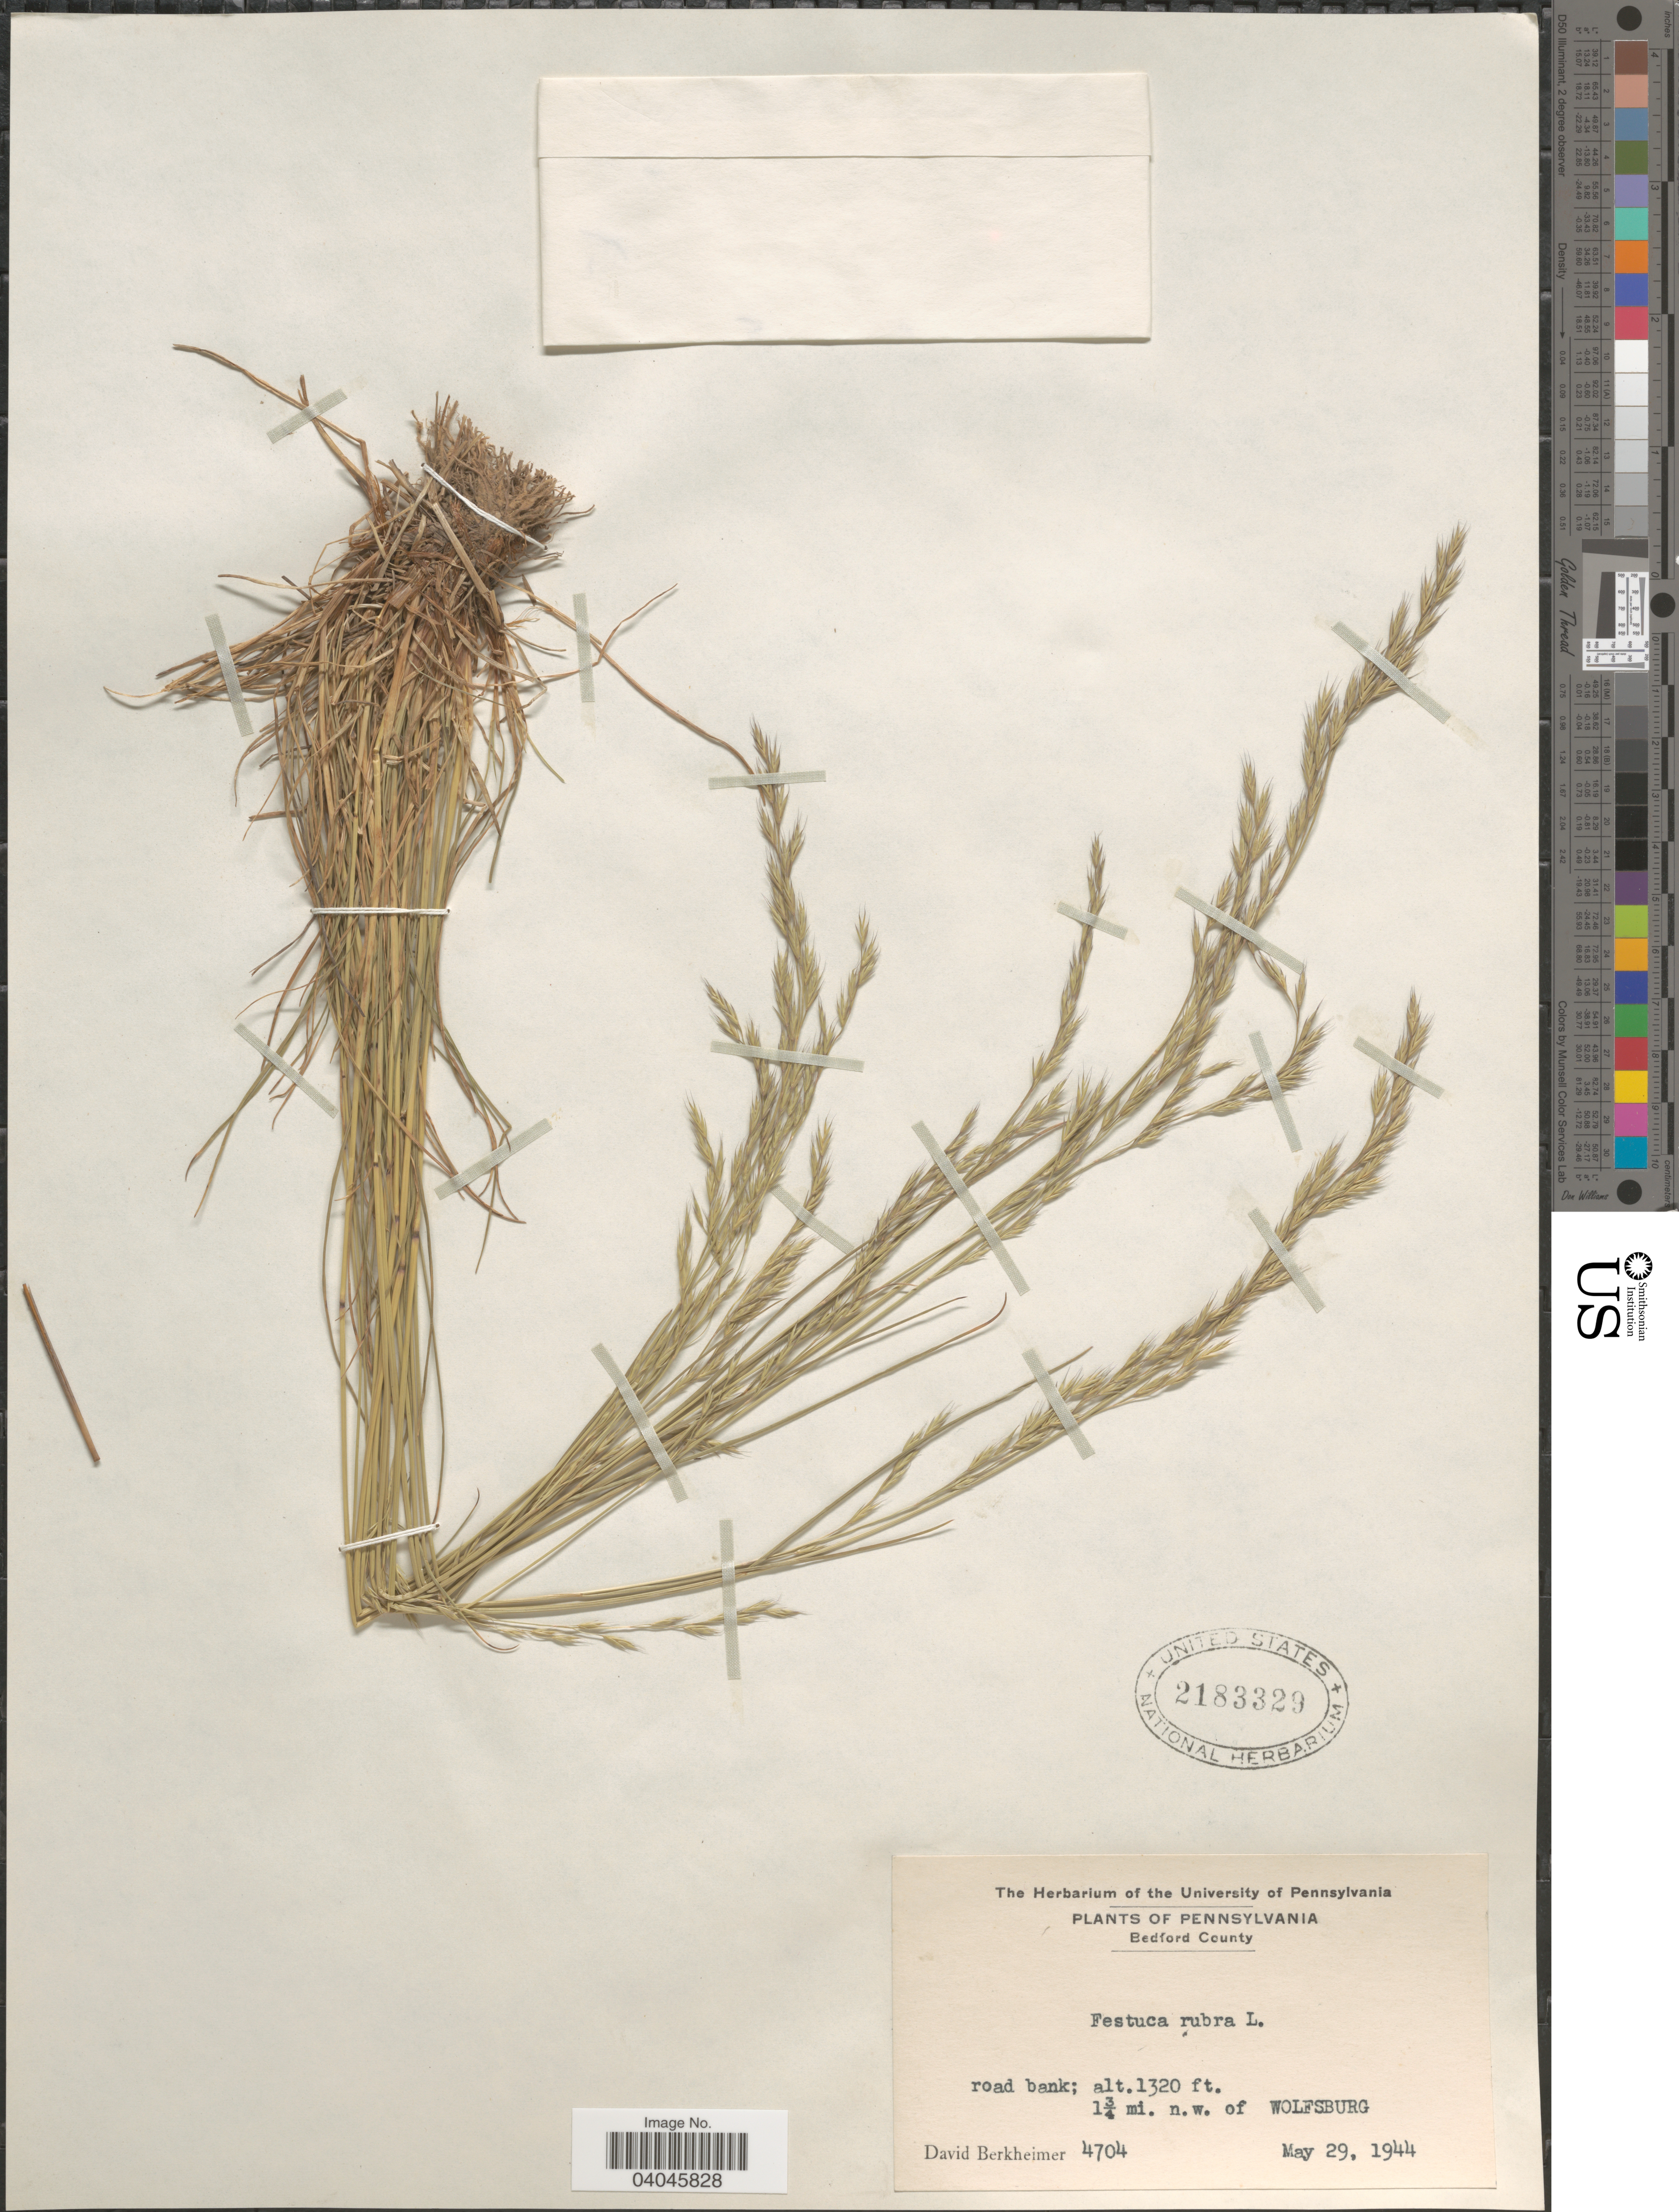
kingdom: Plantae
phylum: Tracheophyta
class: Liliopsida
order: Poales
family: Poaceae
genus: Festuca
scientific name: Festuca rubra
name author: L.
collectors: D. Berkheimer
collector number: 4704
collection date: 1944-05-29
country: United States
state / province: Pennsylvania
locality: Bedford County. 1¾mi. n.w. of Wolfsburg.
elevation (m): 402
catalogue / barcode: US 2183329